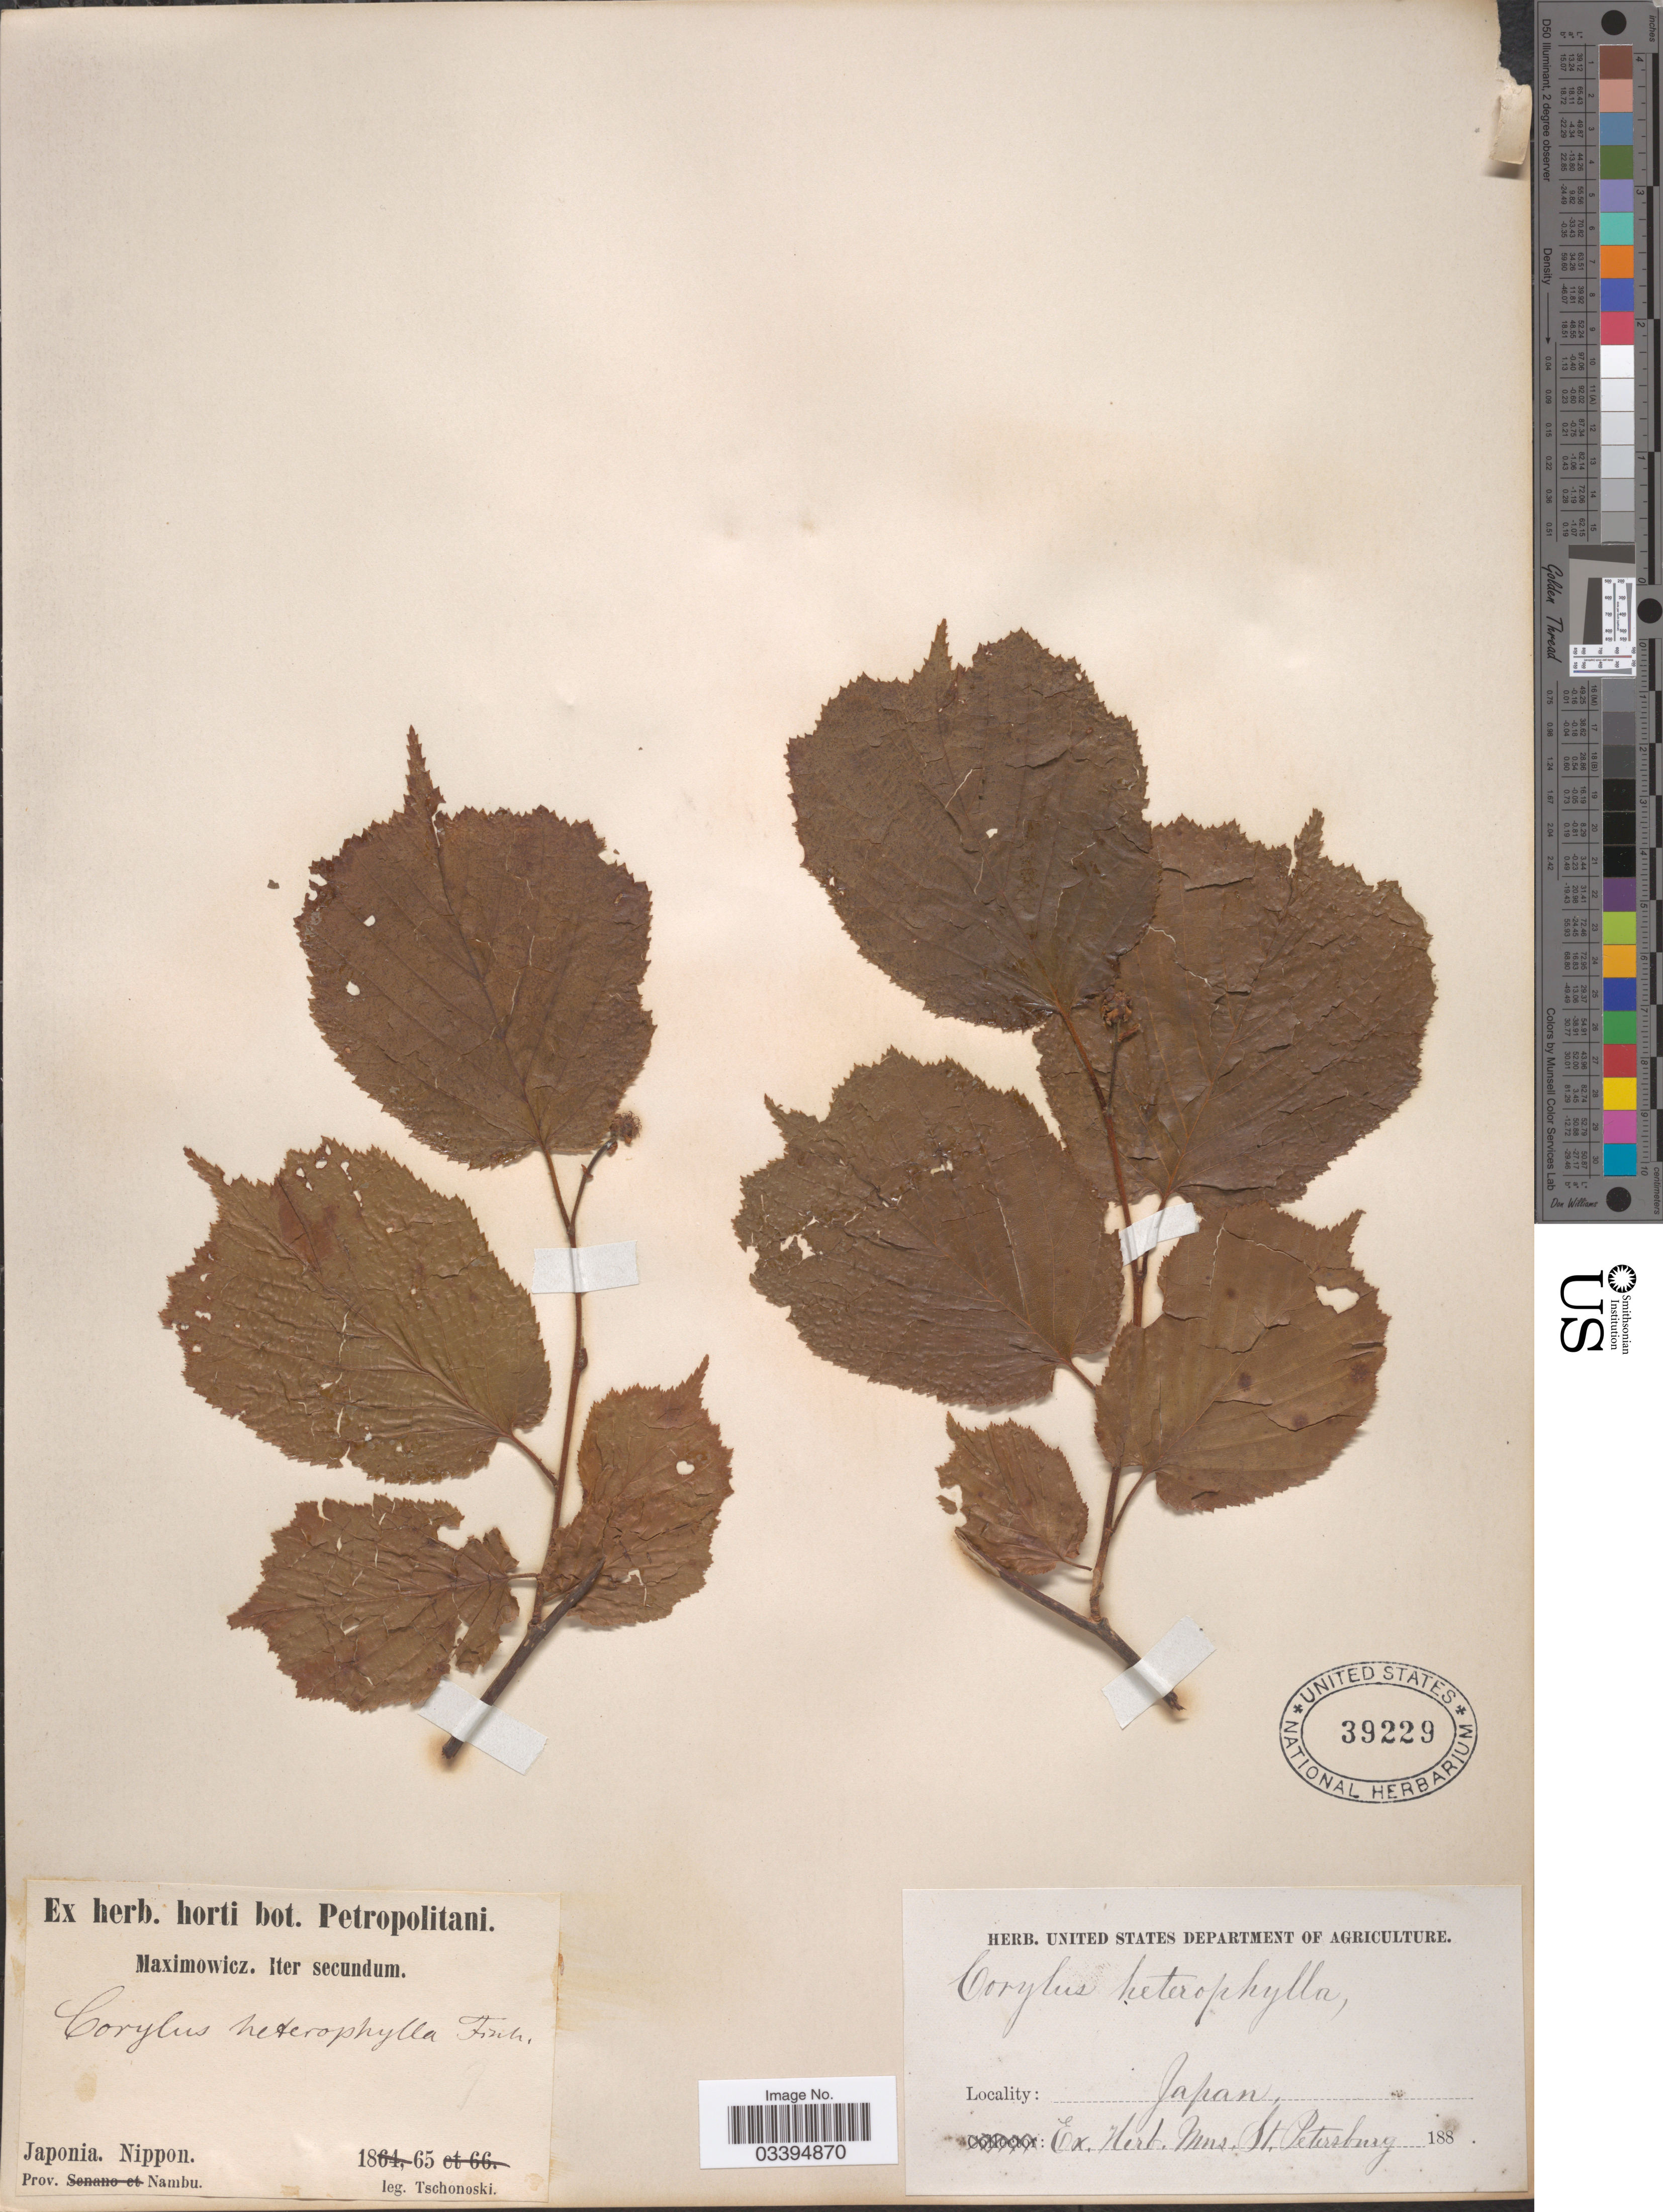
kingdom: Plantae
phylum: Tracheophyta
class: Magnoliopsida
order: Fagales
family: Betulaceae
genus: Corylus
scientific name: Corylus heterophylla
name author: Fisch. ex Trautv.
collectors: -. Tschonoski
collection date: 1865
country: Japan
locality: Nippon. Prov. Nambu.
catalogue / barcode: US 39229